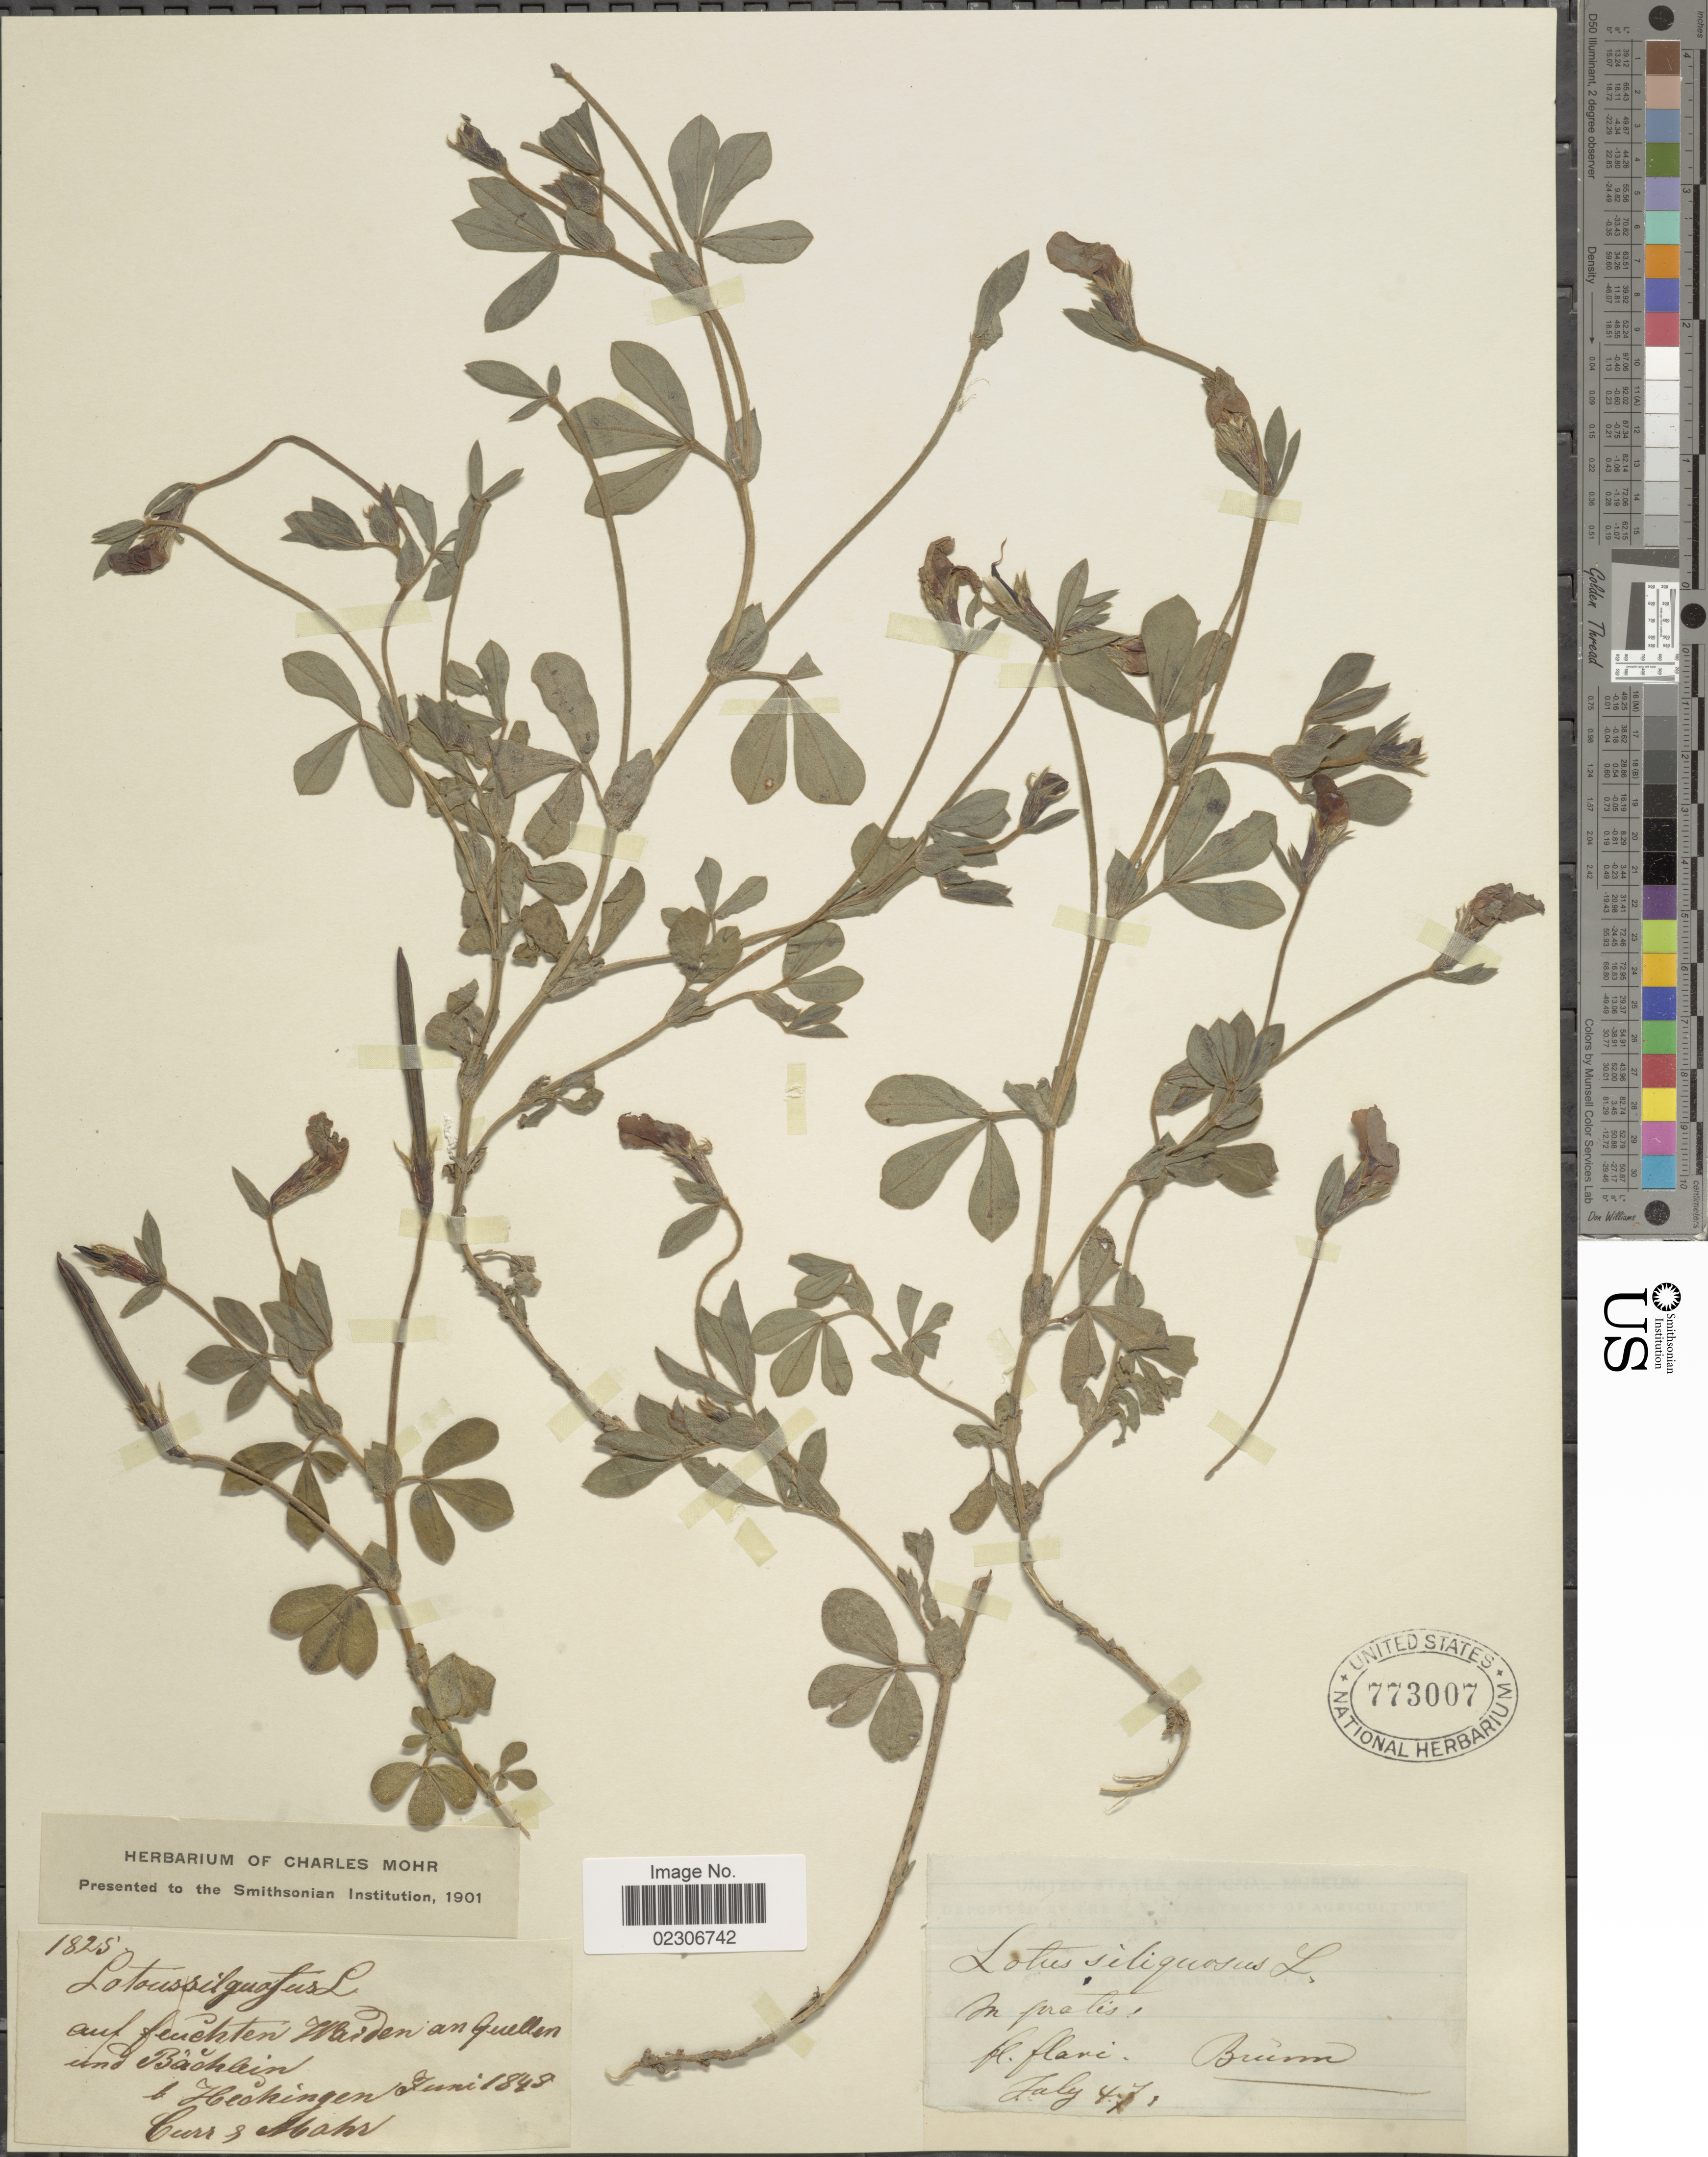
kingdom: Plantae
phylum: Tracheophyta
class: Magnoliopsida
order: Fabales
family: Fabaceae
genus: Lotus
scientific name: Lotus siliquosus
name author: L.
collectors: Collector illegible & Mohr, C. T. (herbarium)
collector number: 1825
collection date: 1848-06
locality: Auf feuchten Warden an [illegible text]uellen[interpreted] und Bachlein[interpreted].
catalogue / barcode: US 773007